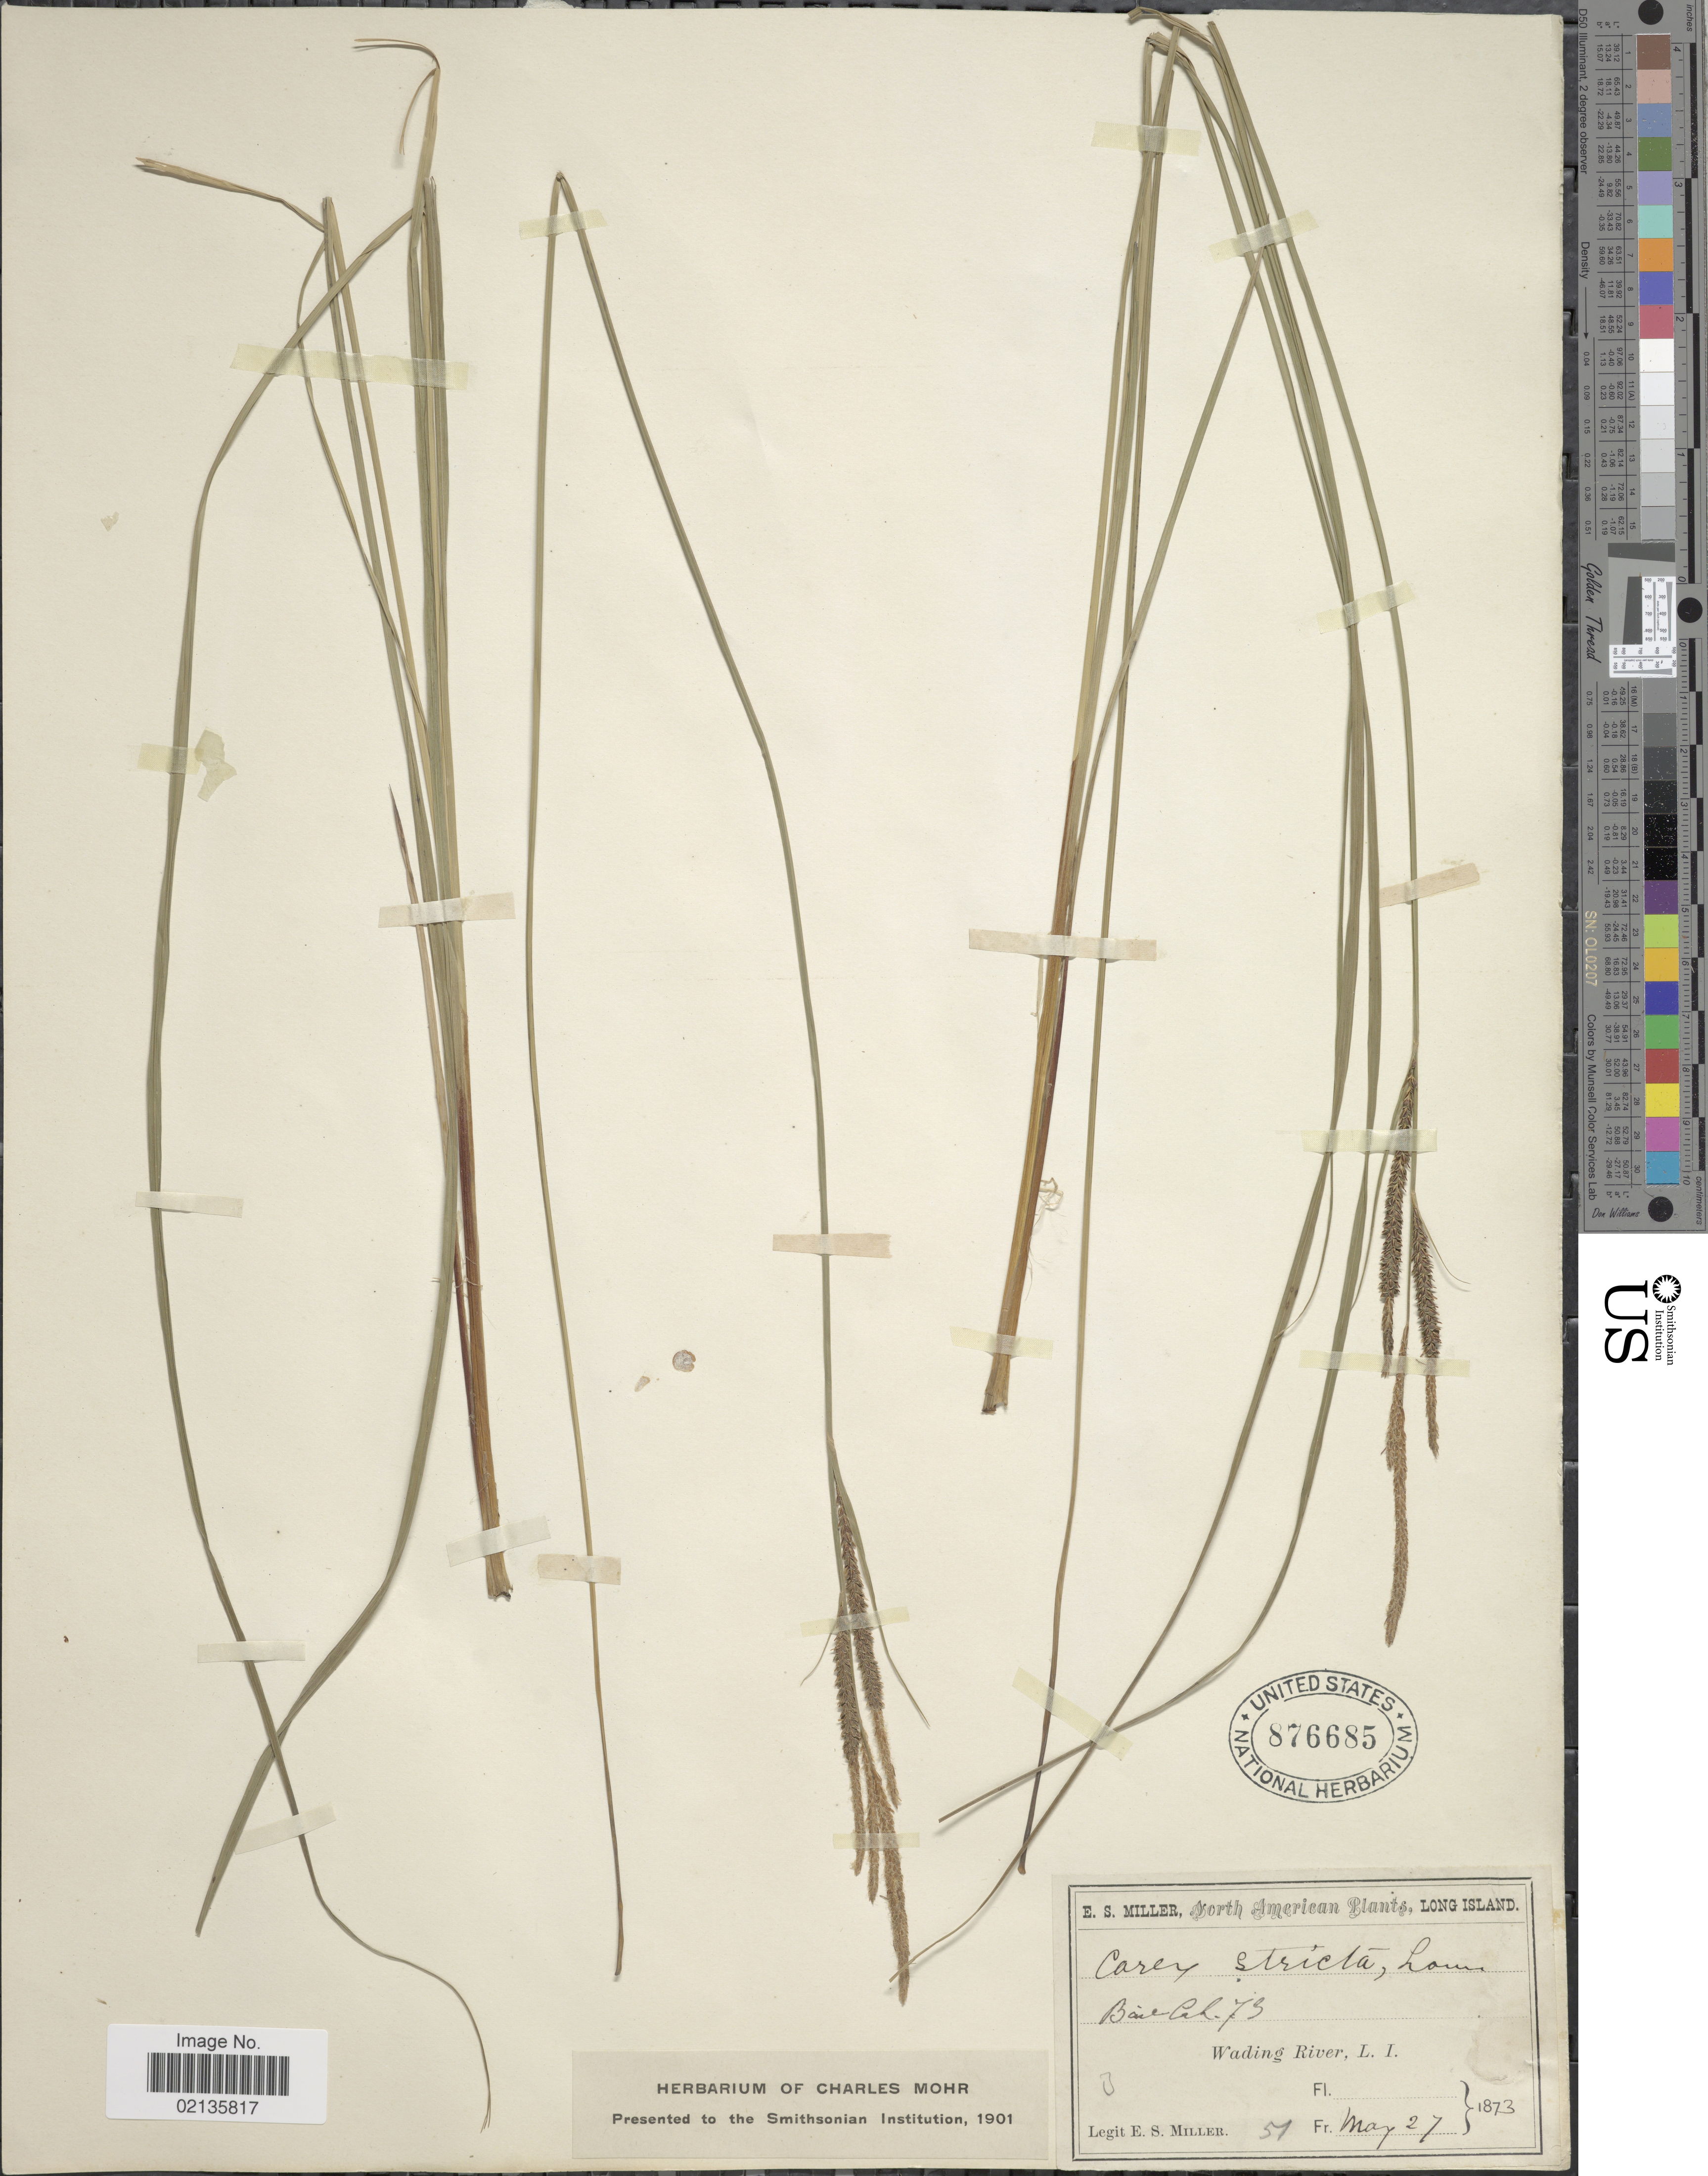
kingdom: Plantae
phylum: Tracheophyta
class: Liliopsida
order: Poales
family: Cyperaceae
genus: Carex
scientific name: Carex stricta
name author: Lam.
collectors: E. S. Miller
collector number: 51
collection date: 1873-05-27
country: United States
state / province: New York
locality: Long Island, Wading River, L. I.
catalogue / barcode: US 876685